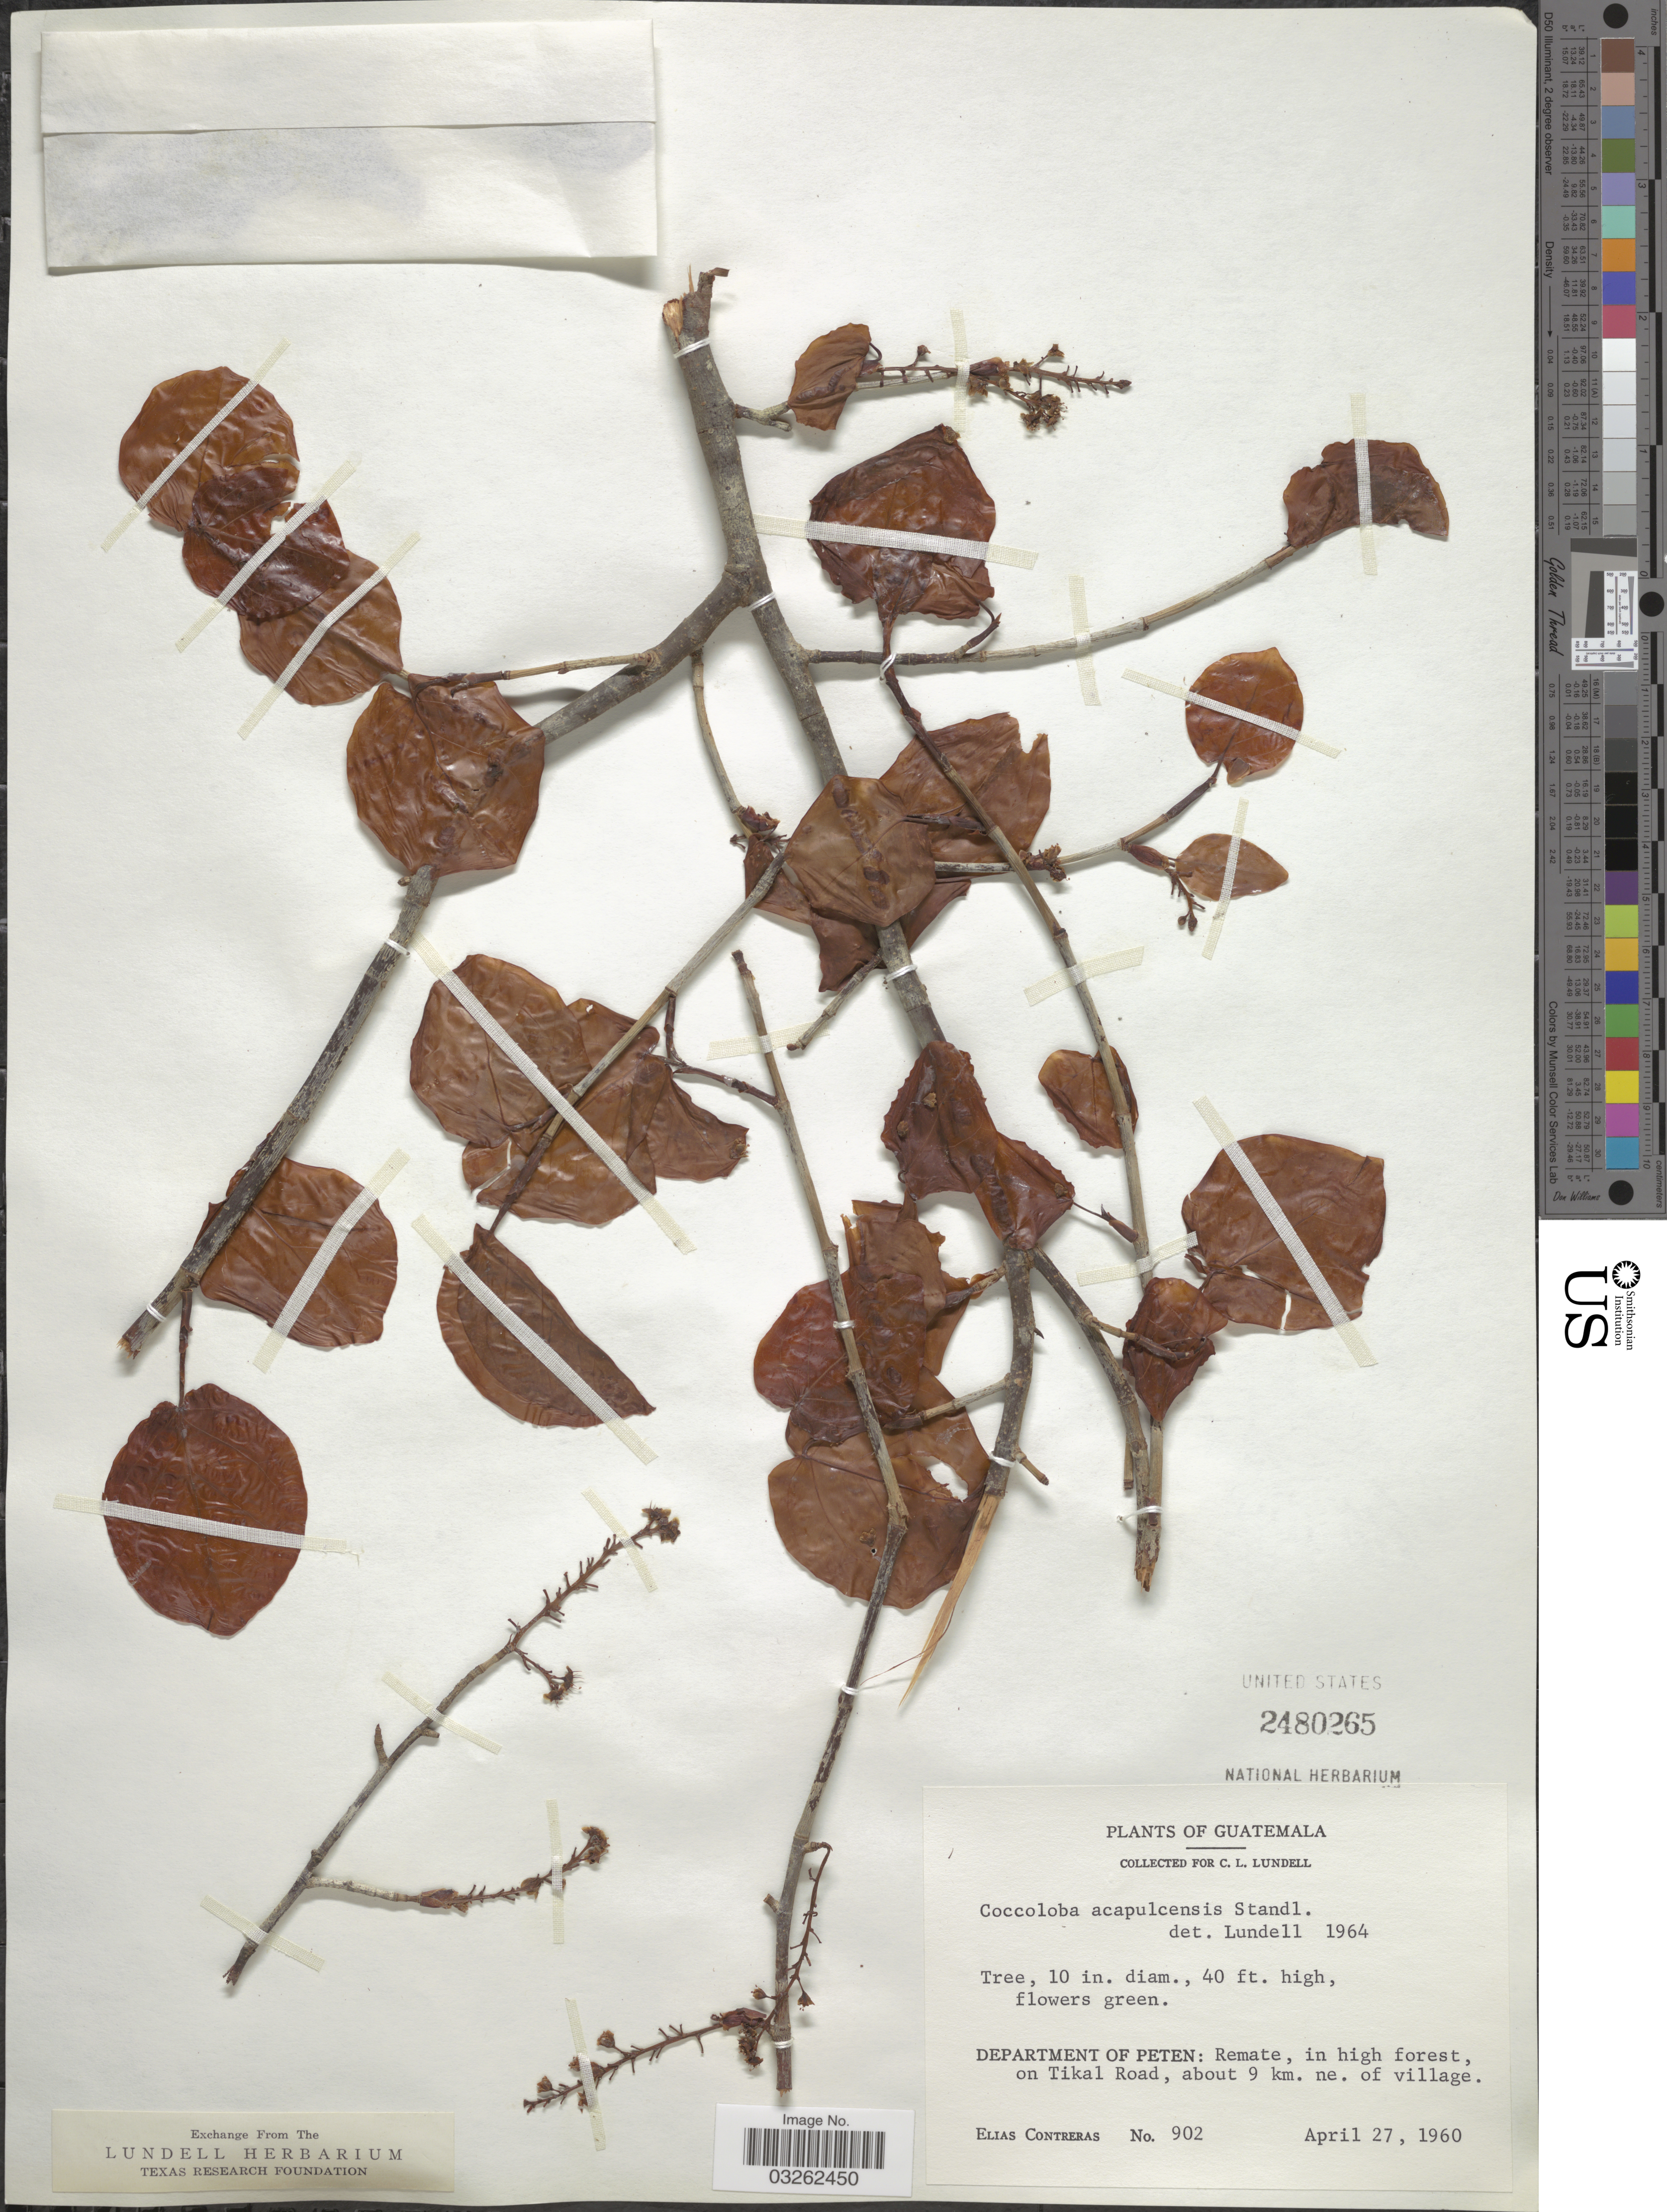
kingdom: Plantae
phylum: Tracheophyta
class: Magnoliopsida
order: Caryophyllales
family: Polygonaceae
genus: Coccoloba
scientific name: Coccoloba acapulcensis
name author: Standl.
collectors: E. Contreras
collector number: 902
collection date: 1960-04-27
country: Guatemala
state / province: El Petén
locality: Department of Peten: Remate, in high forest, on Tikal Road, about 9 km. ne. of village.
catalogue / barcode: US 2480265